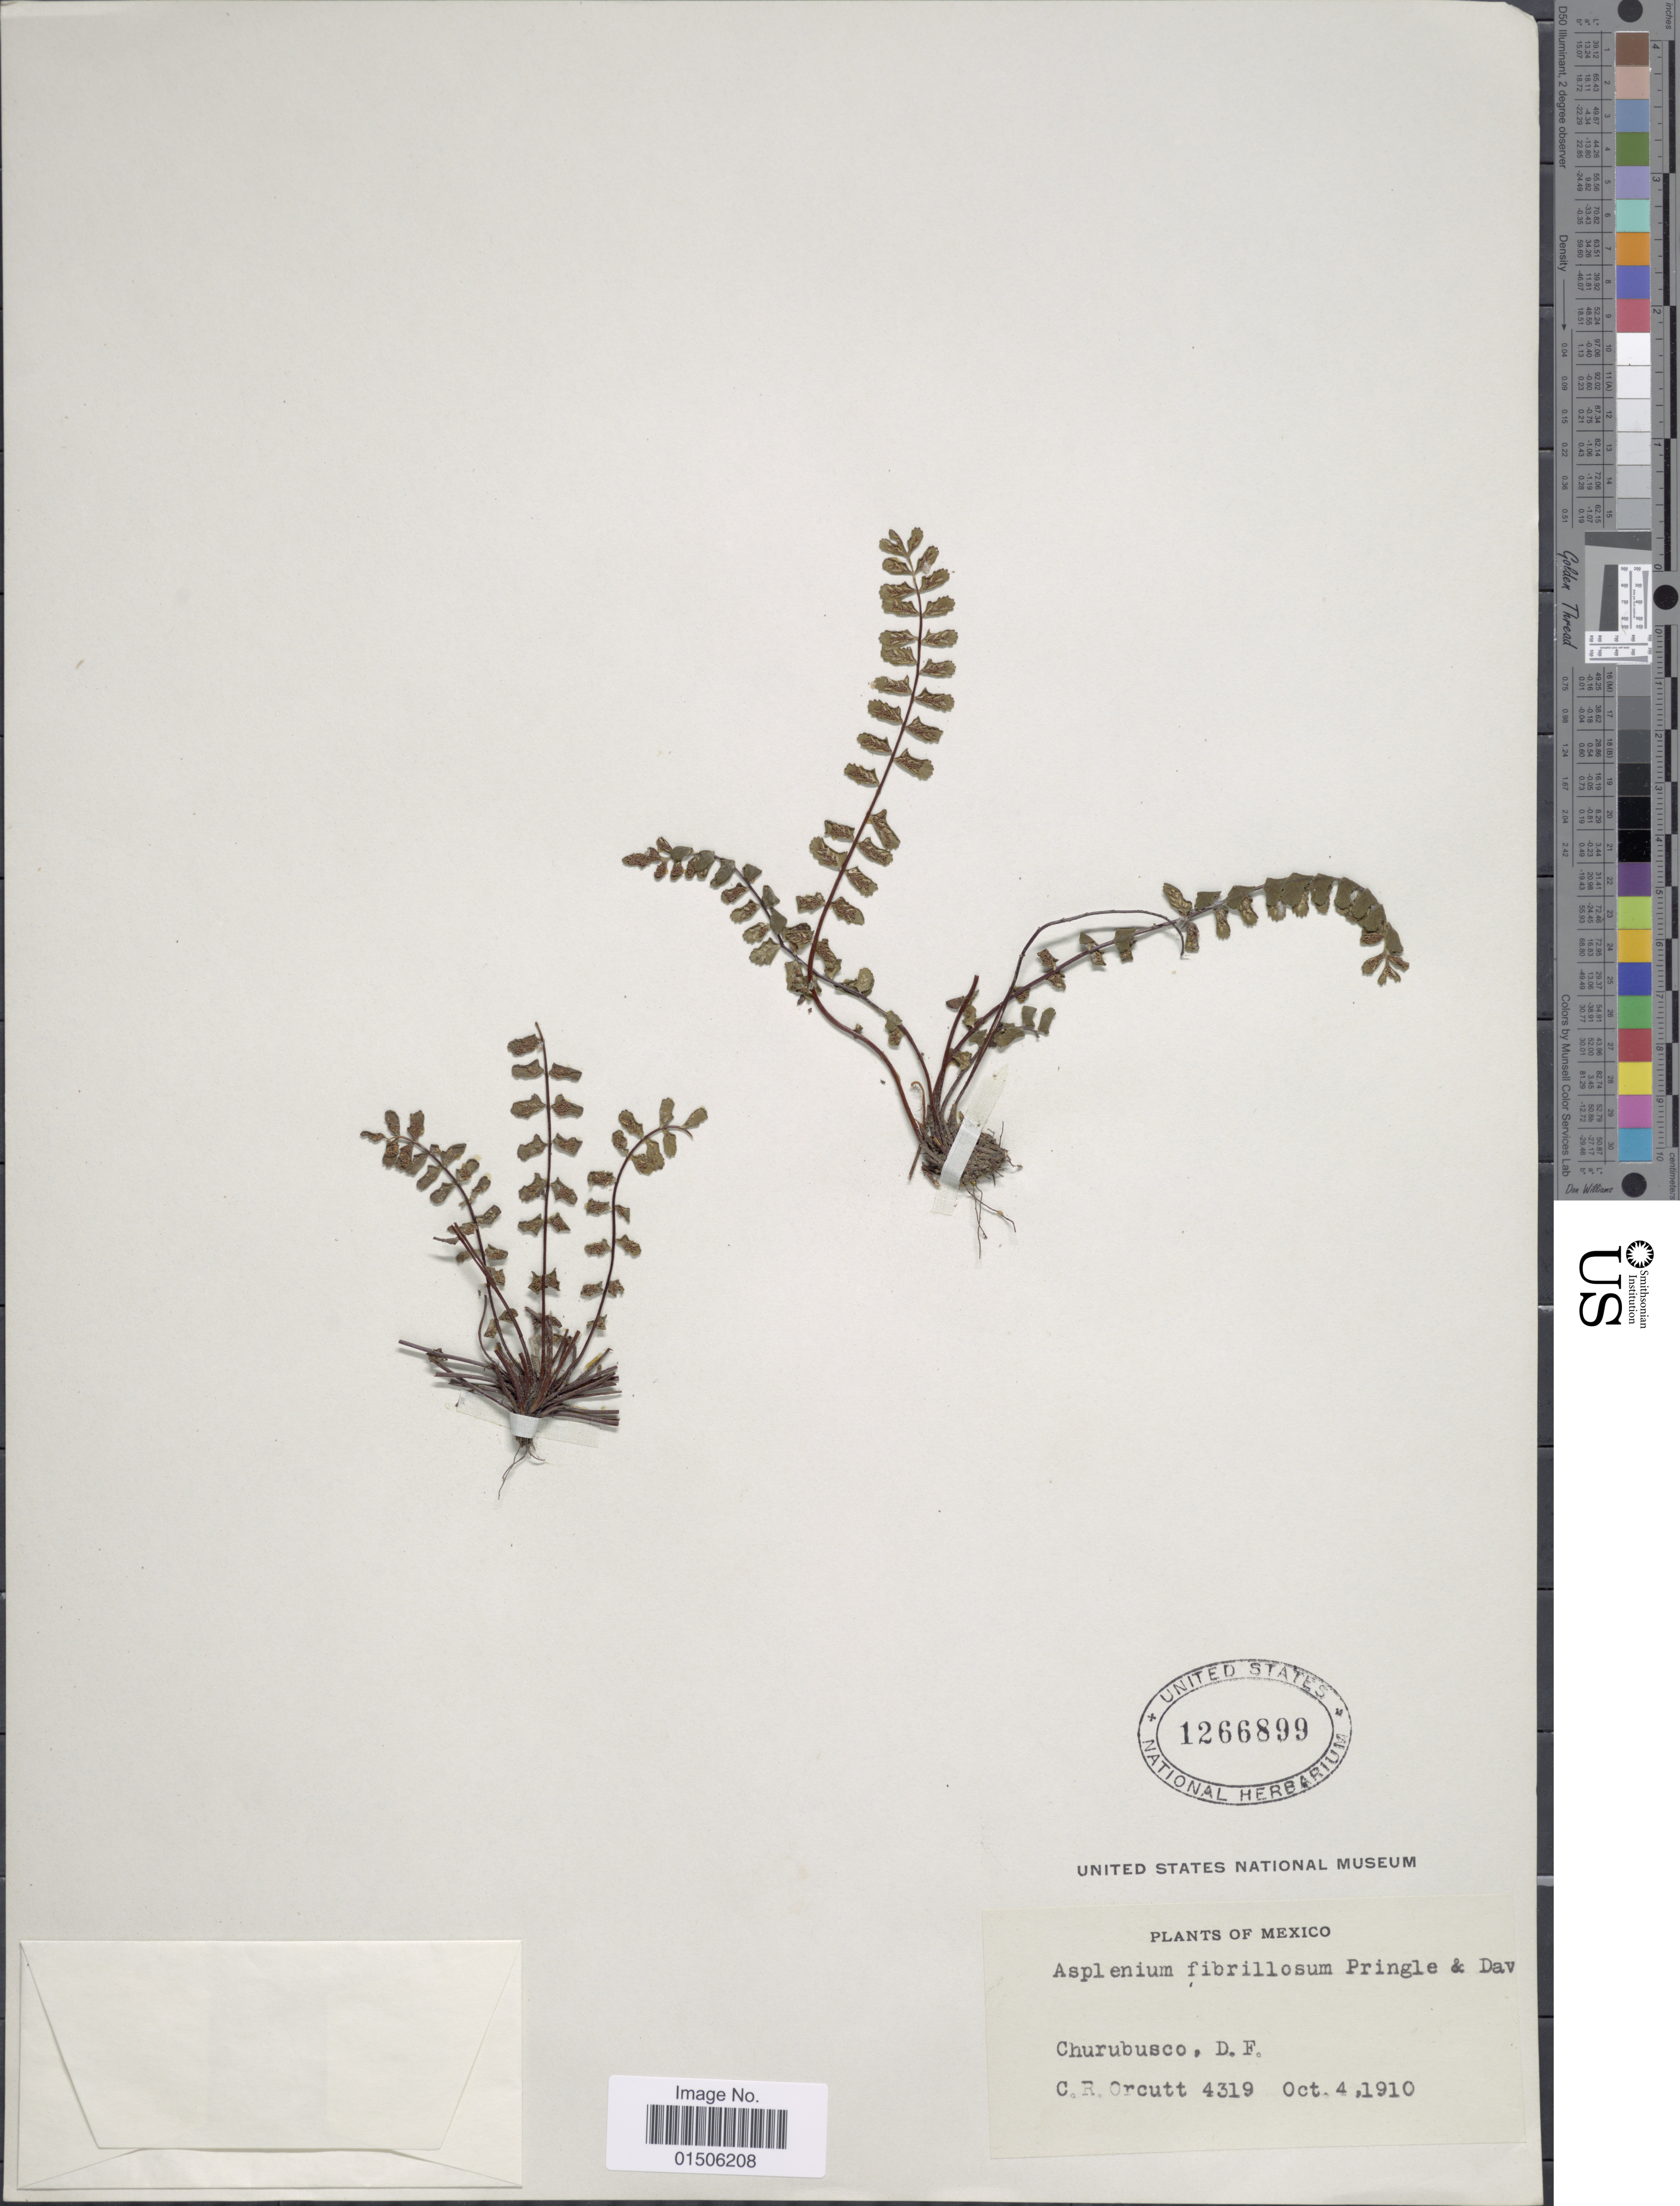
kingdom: Plantae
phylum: Tracheophyta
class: Polypodiopsida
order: Polypodiales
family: Aspleniaceae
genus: Asplenium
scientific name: Asplenium fibrillosum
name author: Pringle & Davenp.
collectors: C. R. Orcutt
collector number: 4319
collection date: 1910-10-04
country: Mexico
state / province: Distrito Federal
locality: Churubusco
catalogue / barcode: US 1266899